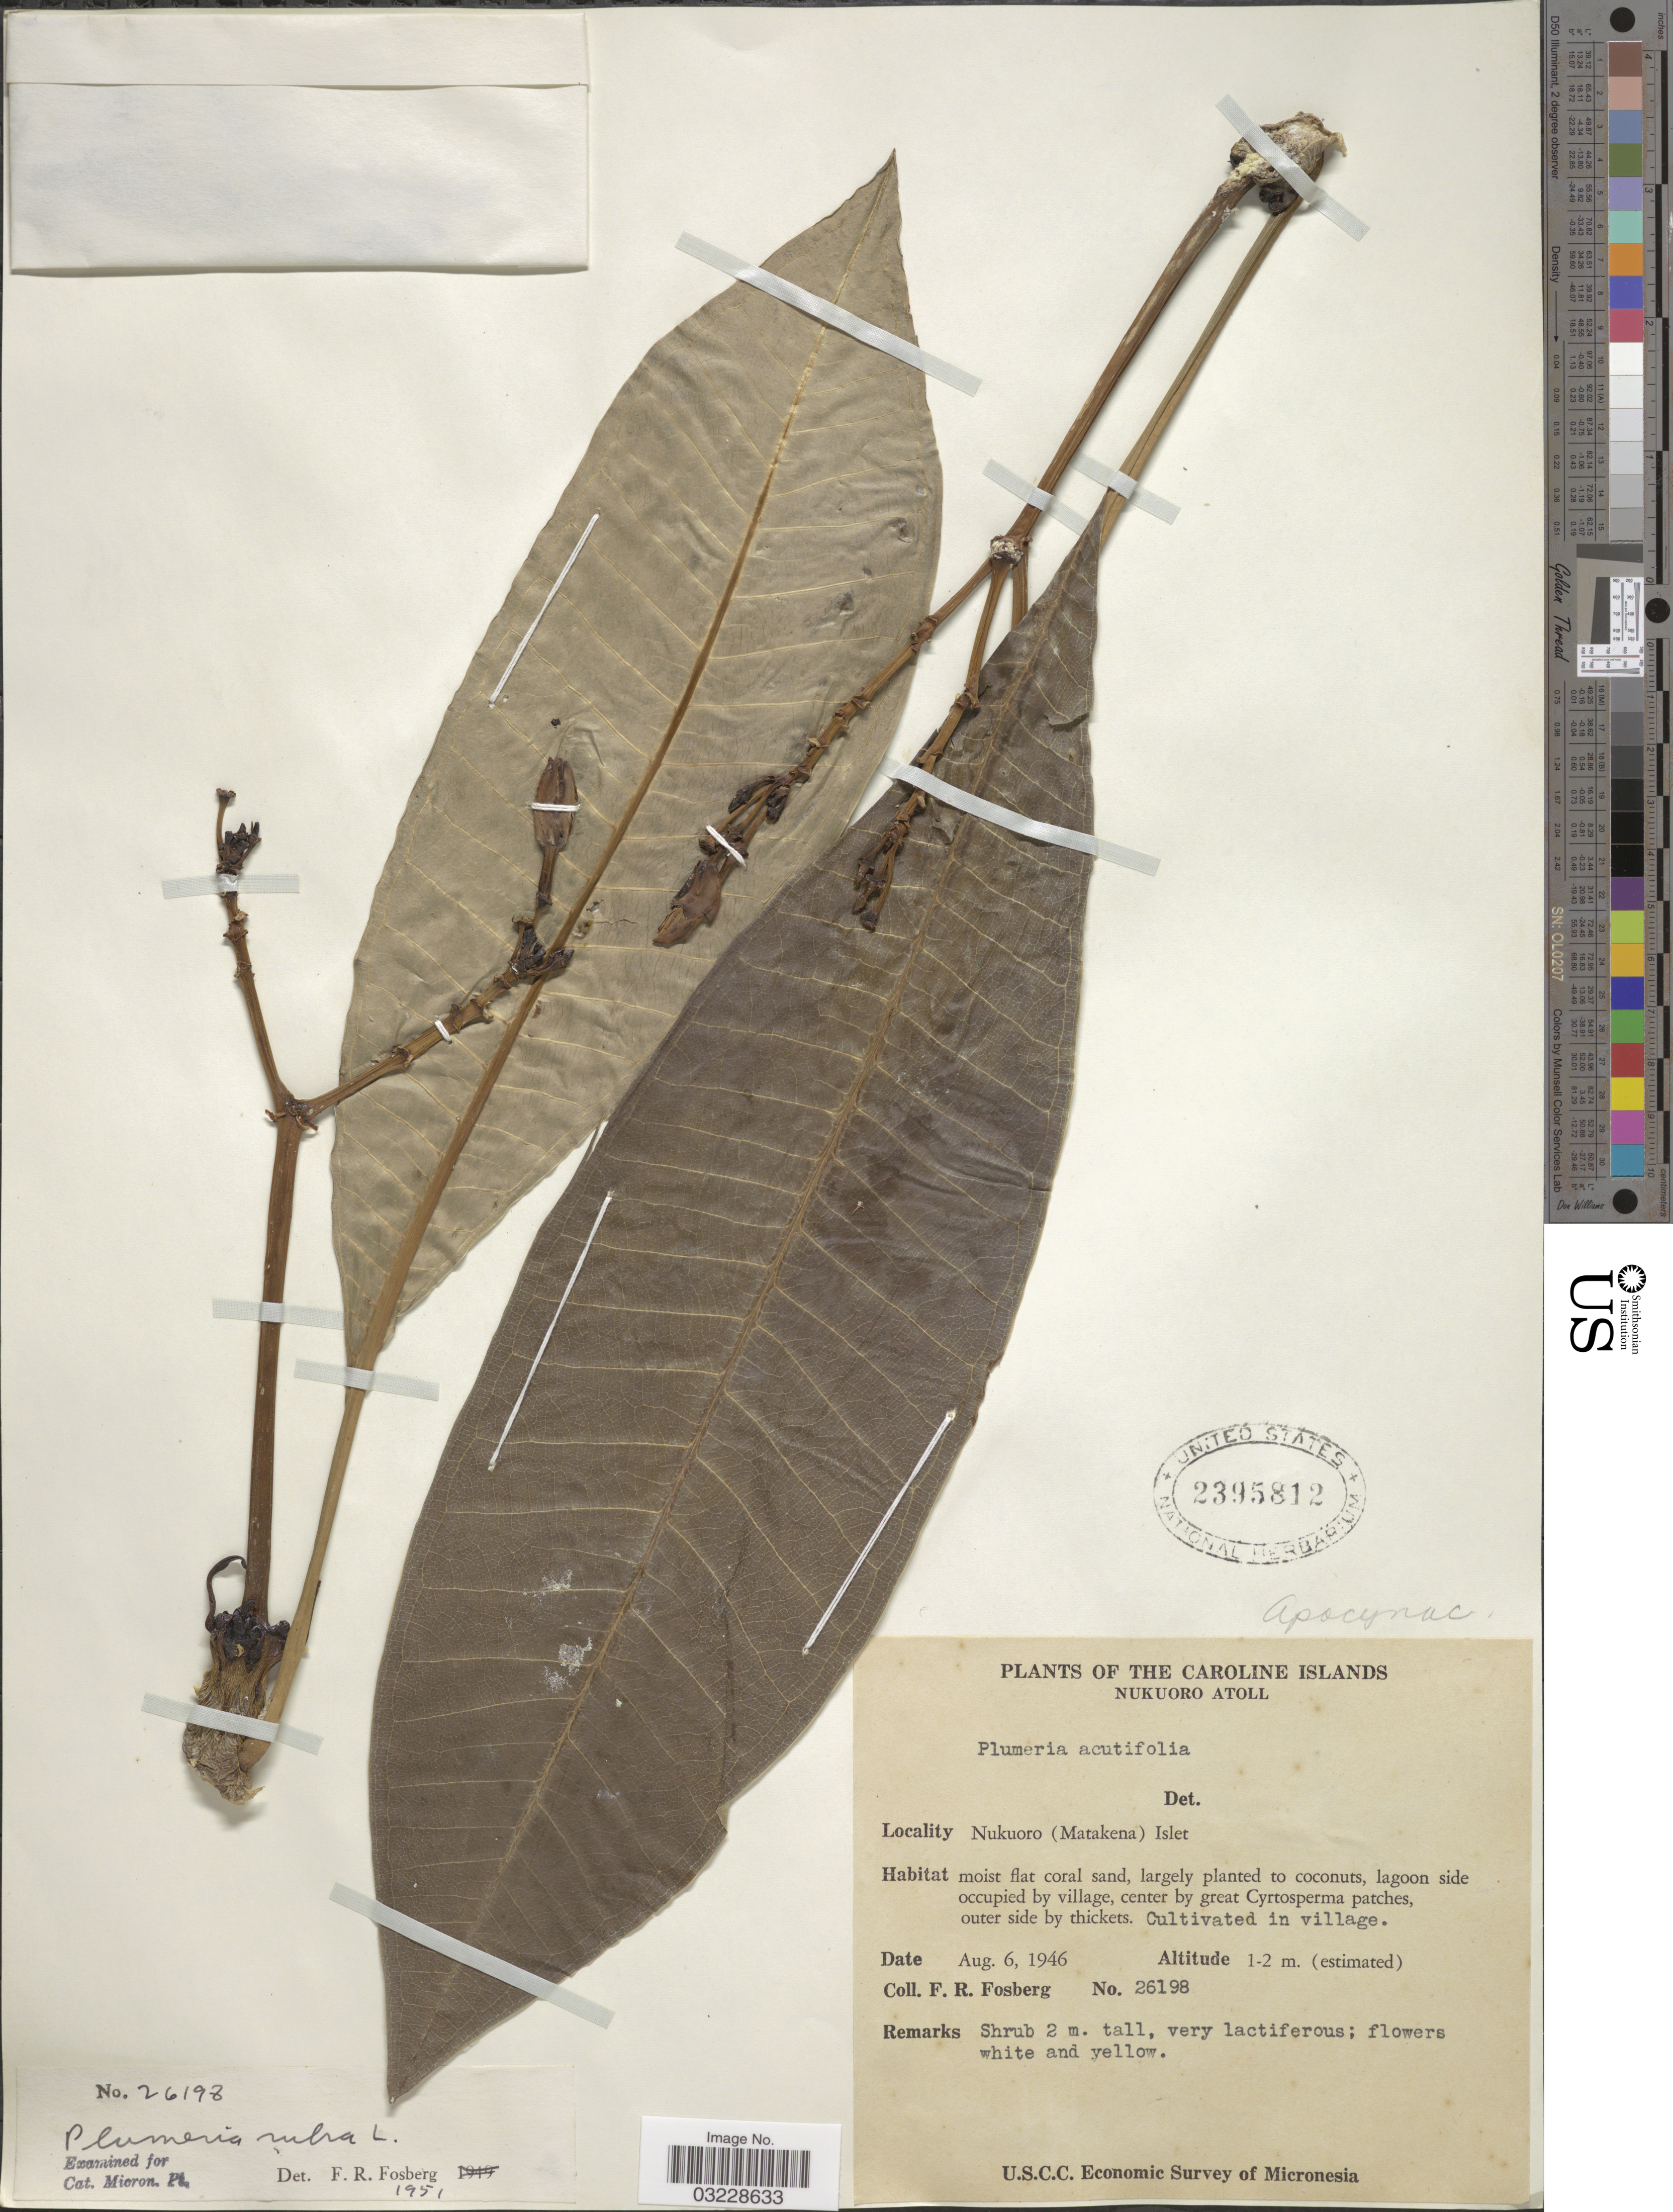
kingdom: Plantae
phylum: Tracheophyta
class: Magnoliopsida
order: Gentianales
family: Apocynaceae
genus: Plumeria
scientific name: Plumeria rubra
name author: L.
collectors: F. R. Fosberg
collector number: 26198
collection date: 1946-08-06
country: Micronesia, Federated States of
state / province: Pohnpei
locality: The Caroline Islands, Nukuoro Atoll, Nukuoro (Matakena) Islet.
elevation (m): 1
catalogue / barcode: US 2395812